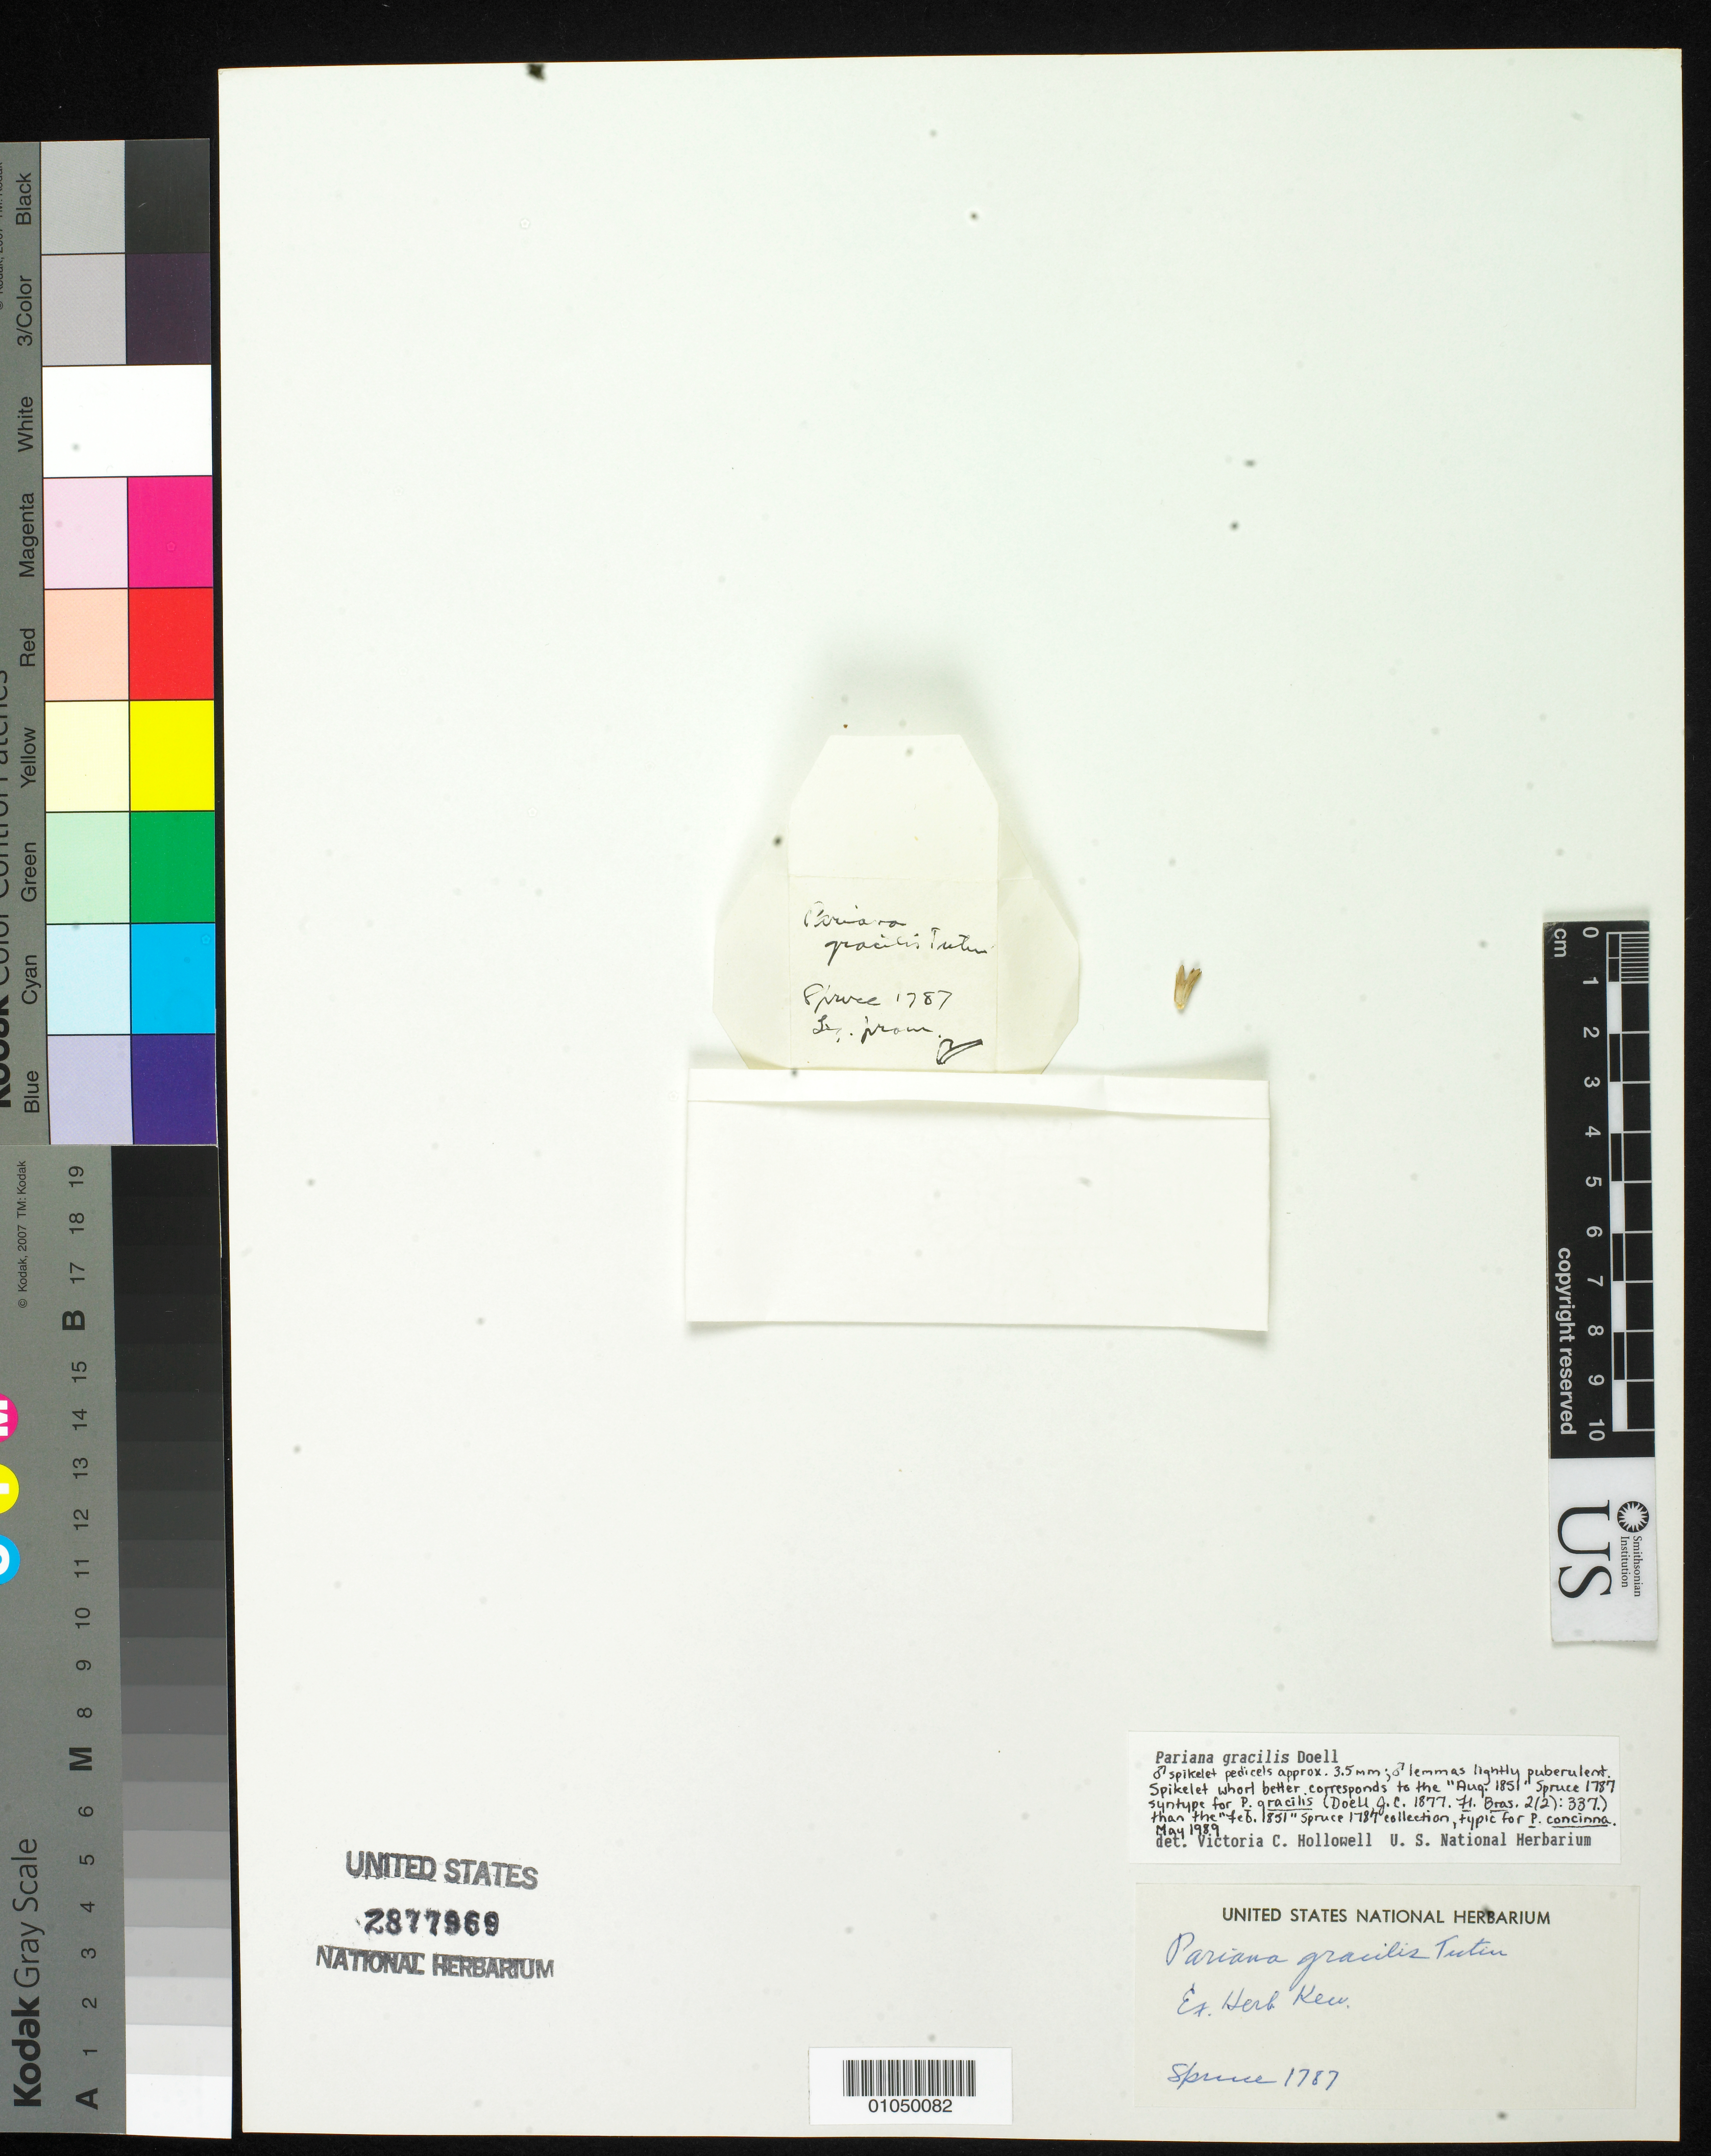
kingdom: Plantae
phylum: Tracheophyta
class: Liliopsida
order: Poales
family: Poaceae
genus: Pariana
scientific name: Pariana gracilis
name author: Döll in Mart.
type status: Type Fragment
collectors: R. Spruce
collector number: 1787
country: Brazil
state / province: Amazonas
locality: Manaos.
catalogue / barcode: US 2877969